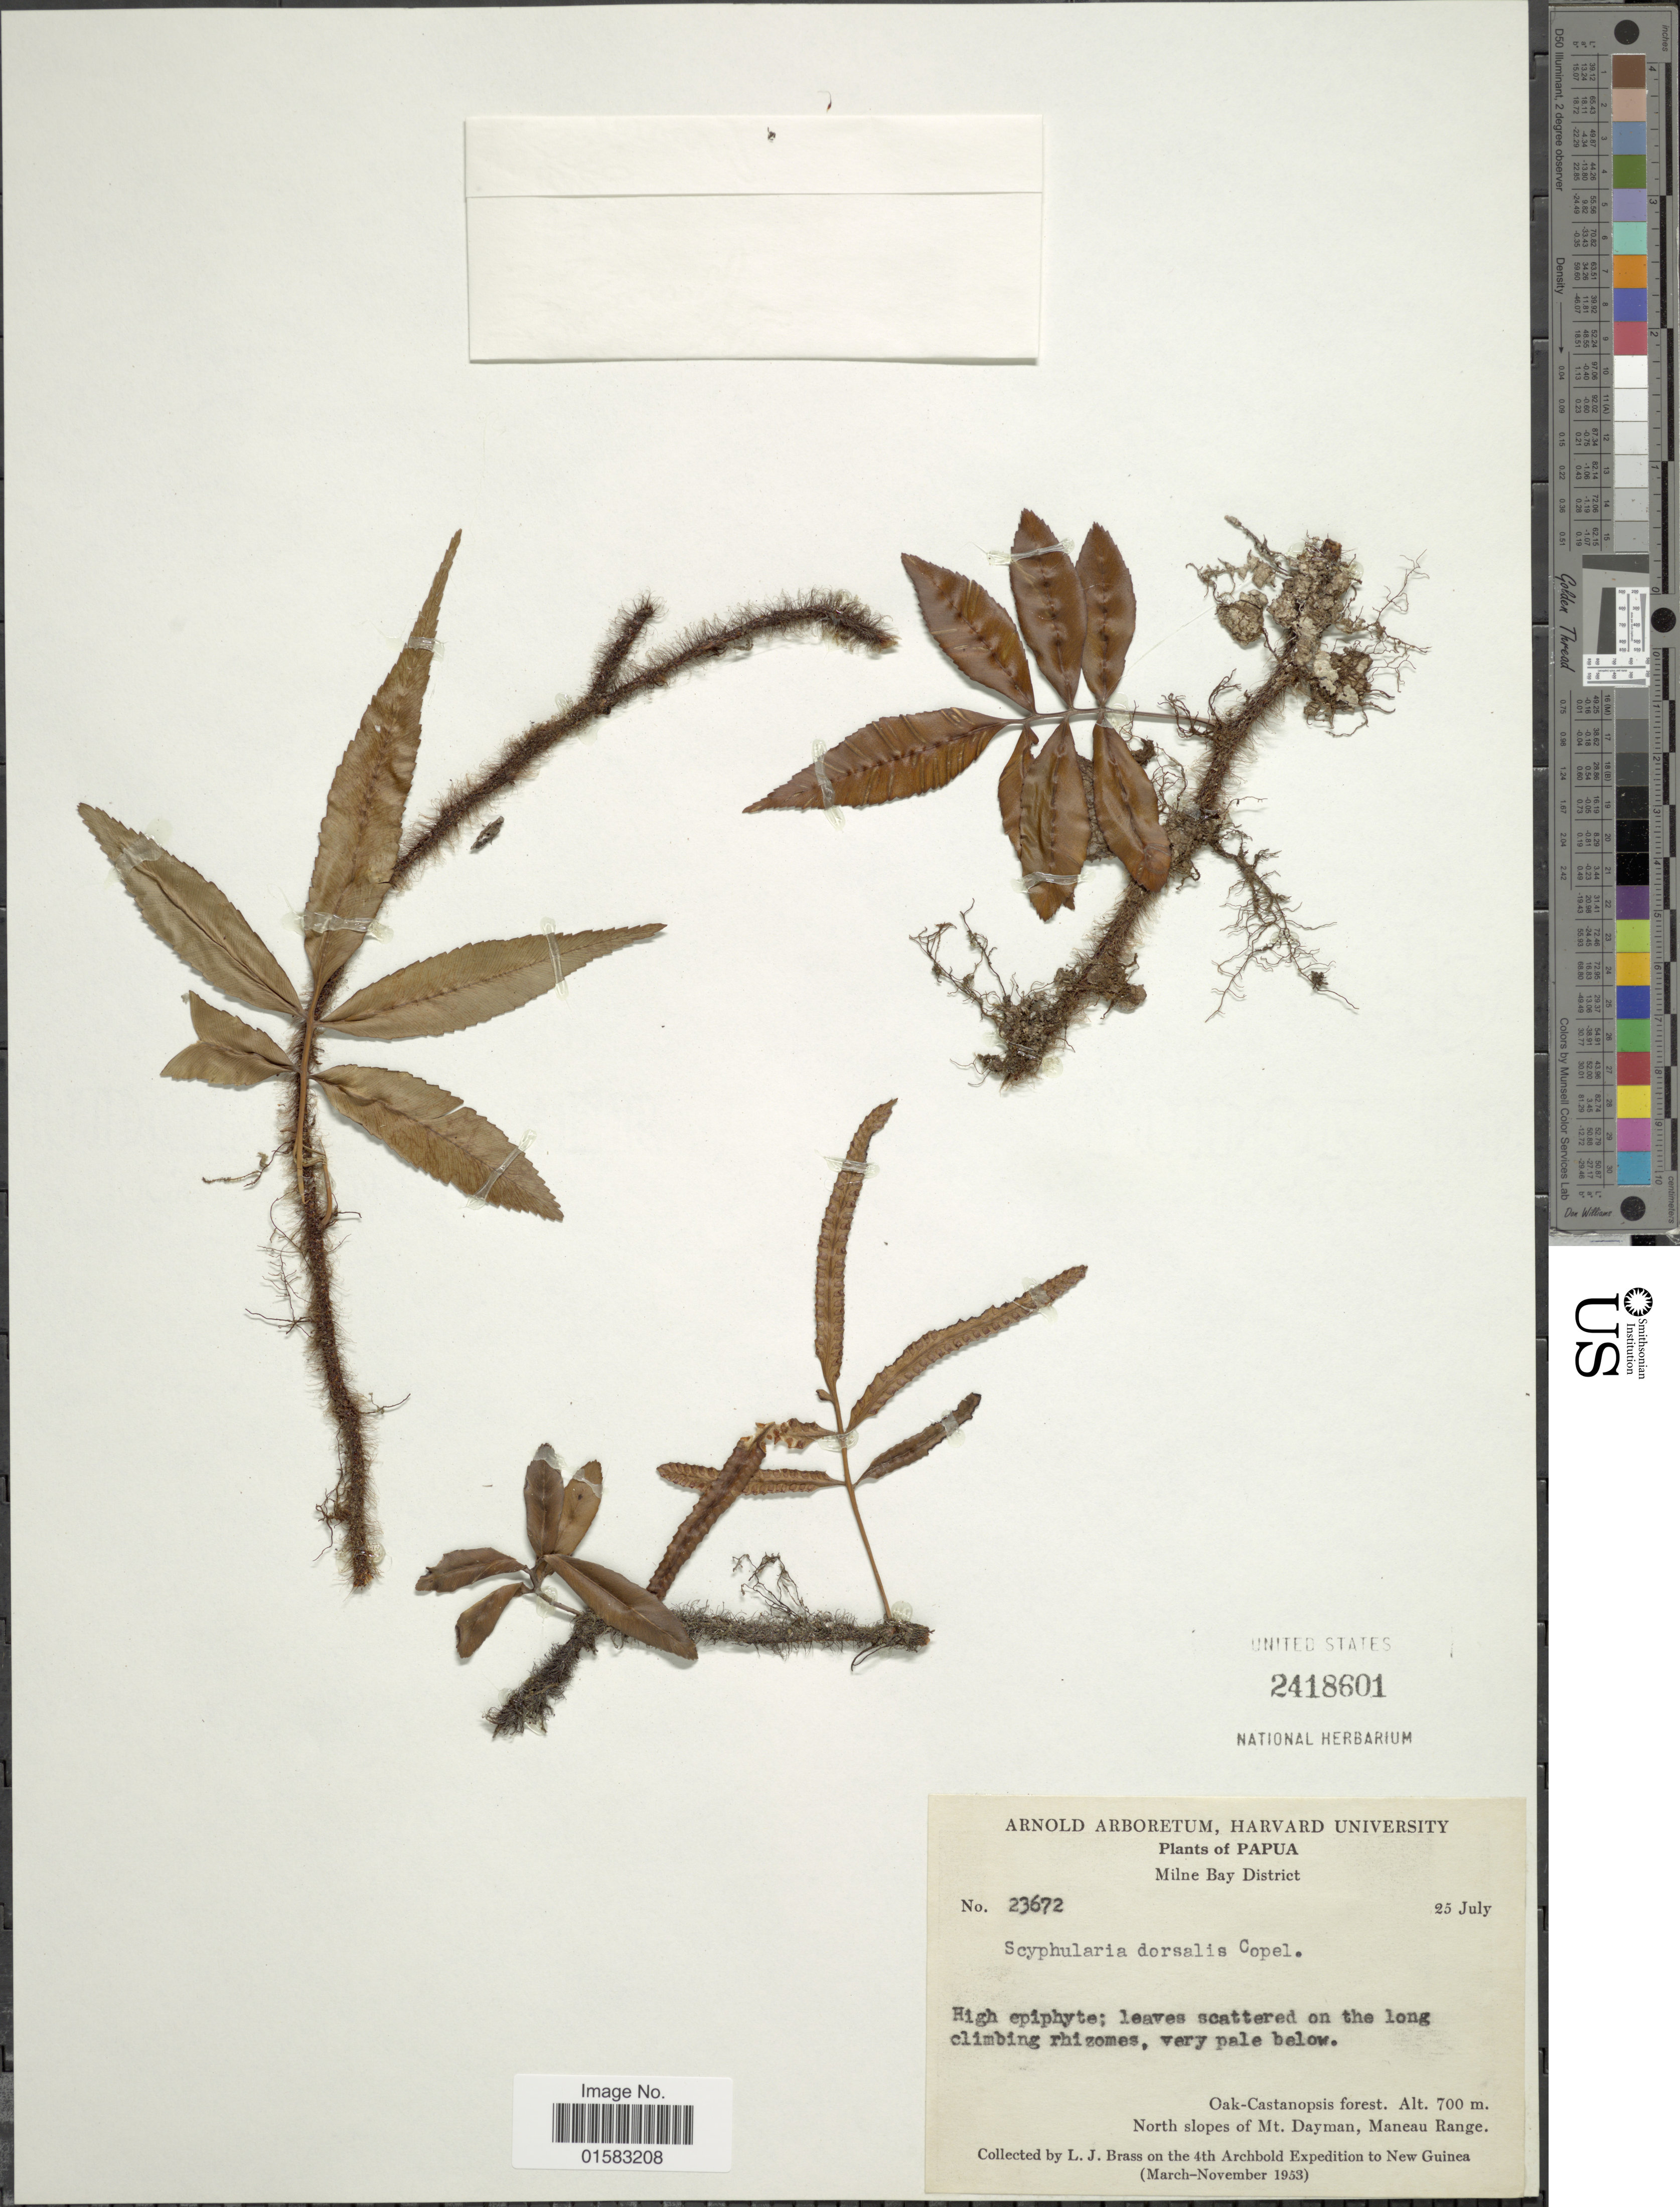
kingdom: Plantae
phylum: Tracheophyta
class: Polypodiopsida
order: Polypodiales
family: Davalliaceae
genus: Davallia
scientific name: Davallia pentaphylla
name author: Blume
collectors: L. J. Brass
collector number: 23672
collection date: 1953-07-25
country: Papua New Guinea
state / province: Milne Bay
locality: Oak-Castanopsis forest, North slopes of Mt. Dayman, Maneau Range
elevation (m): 700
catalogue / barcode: US 2418601